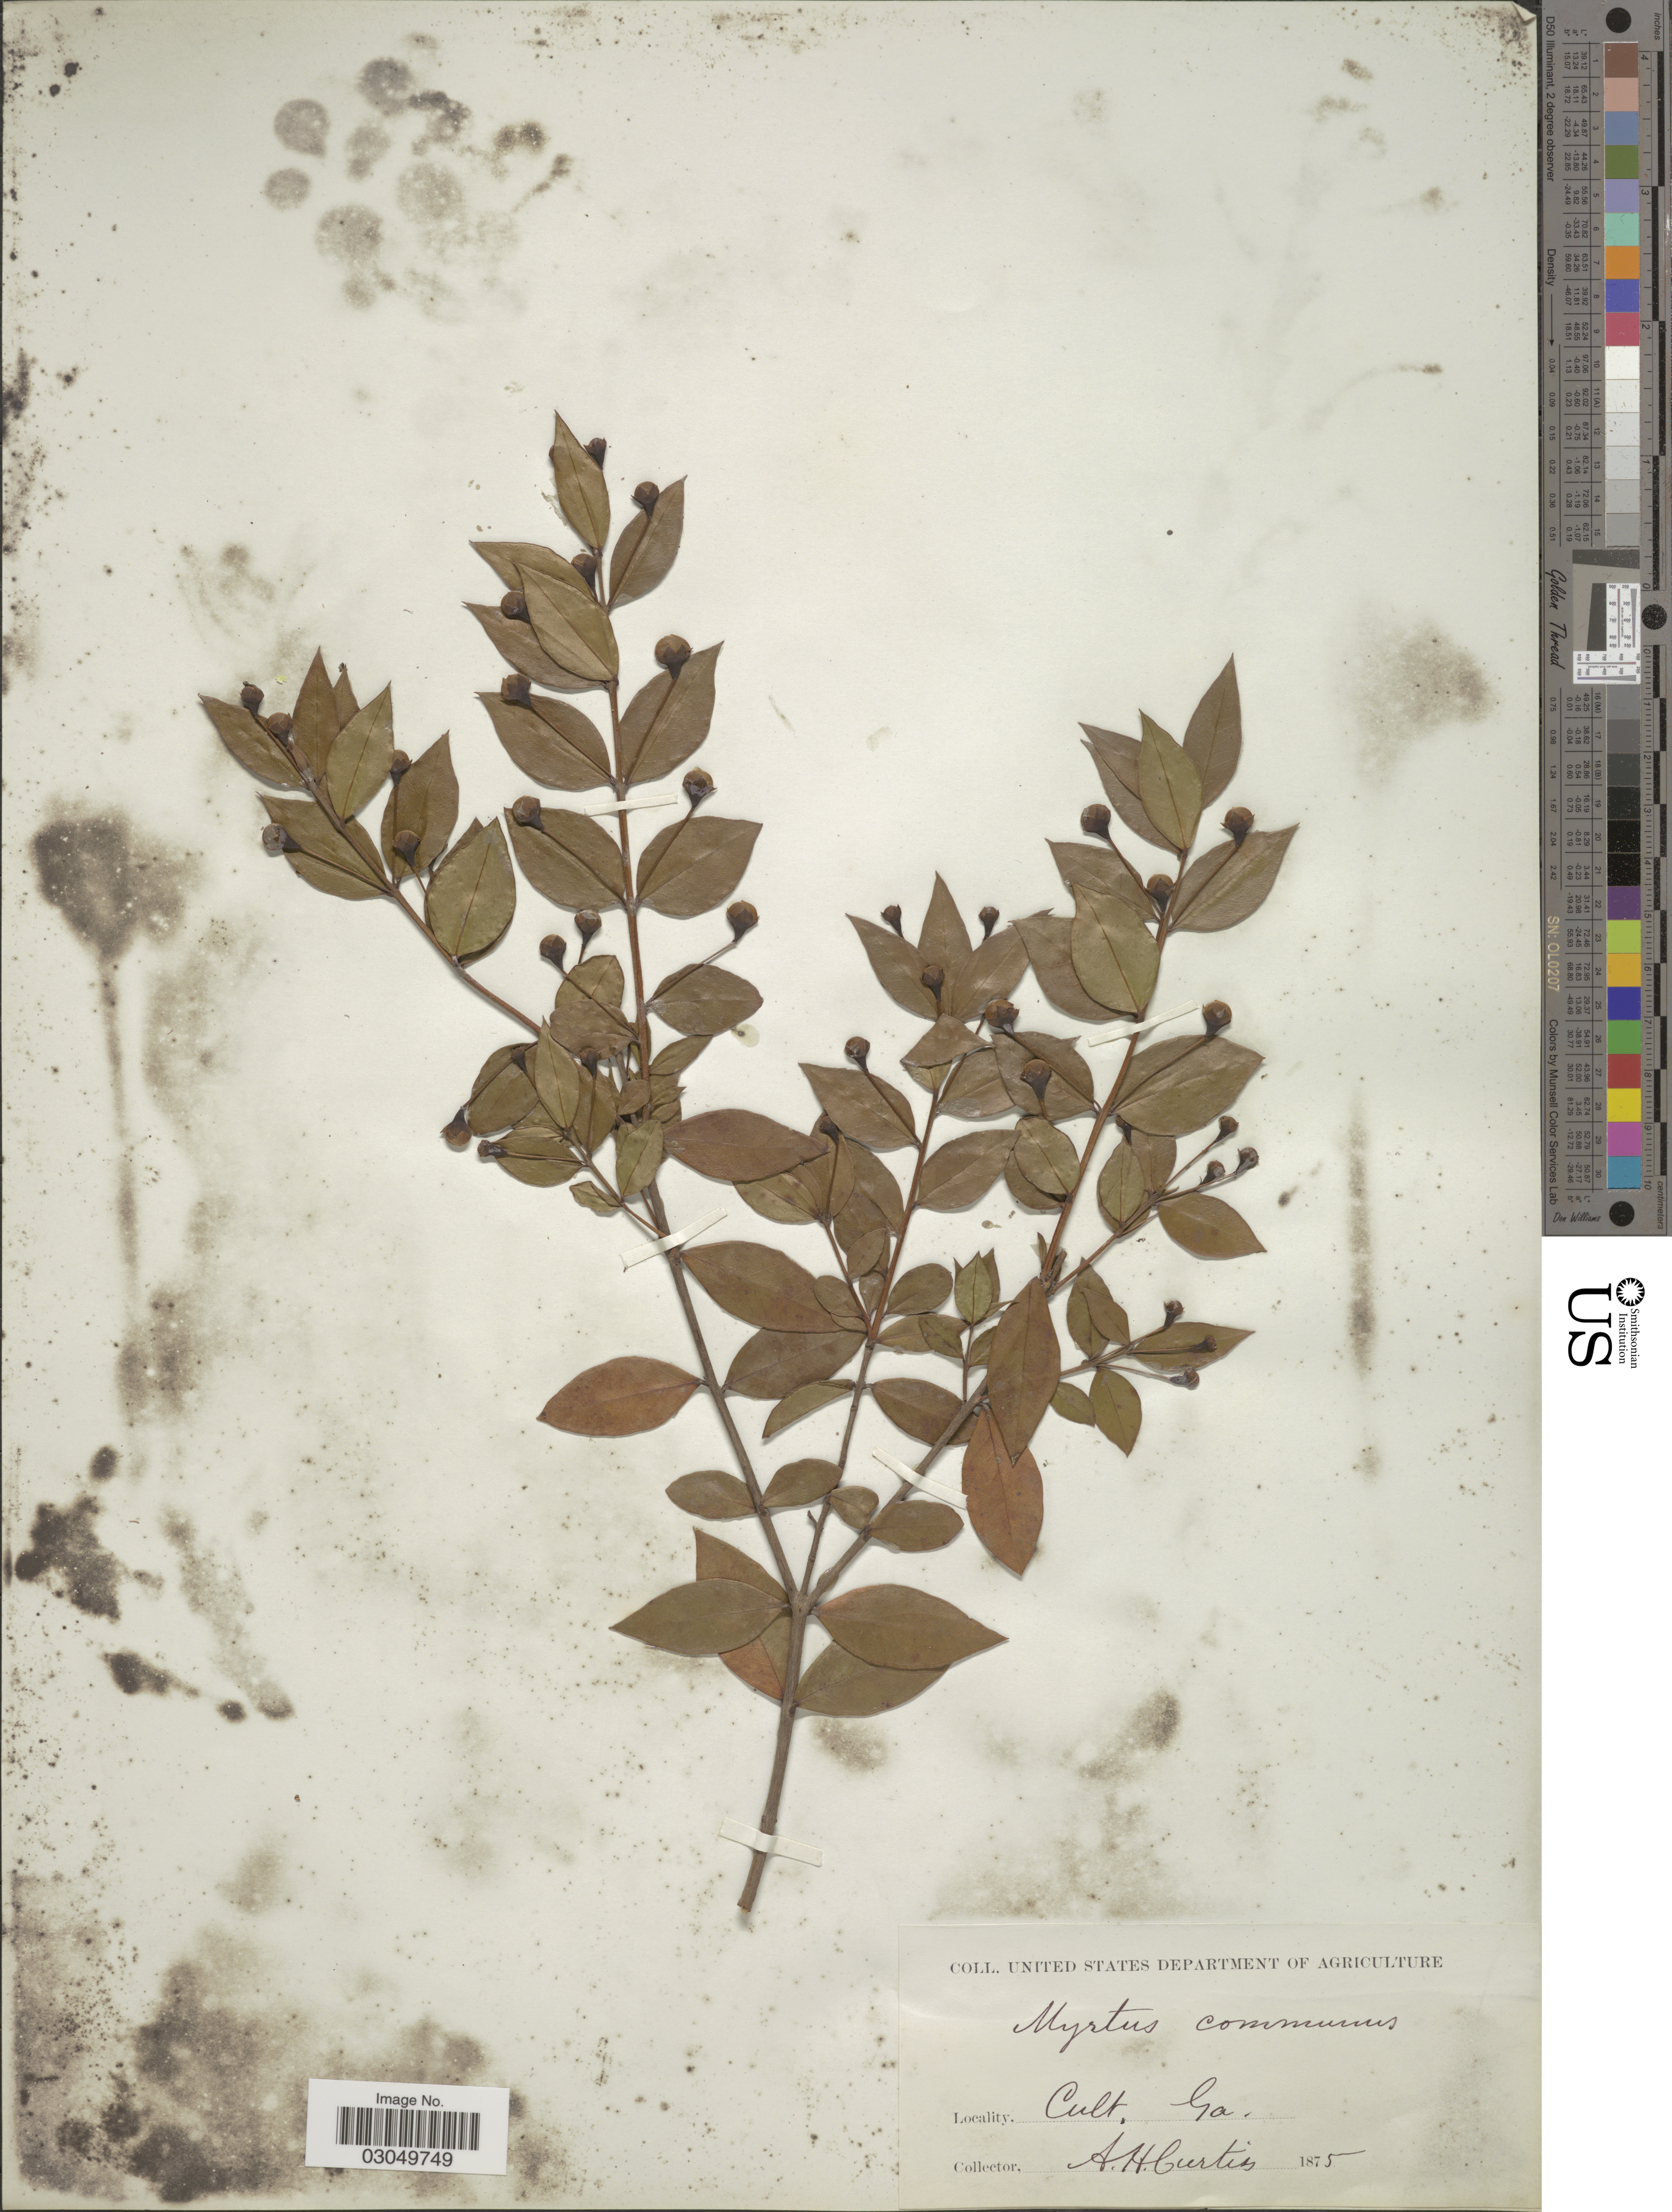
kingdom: Plantae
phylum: Tracheophyta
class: Magnoliopsida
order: Myrtales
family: Myrtaceae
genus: Myrtus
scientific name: Myrtus communis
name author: L.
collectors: A. Curtis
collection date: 1875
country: United States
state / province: Georgia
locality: Ga.